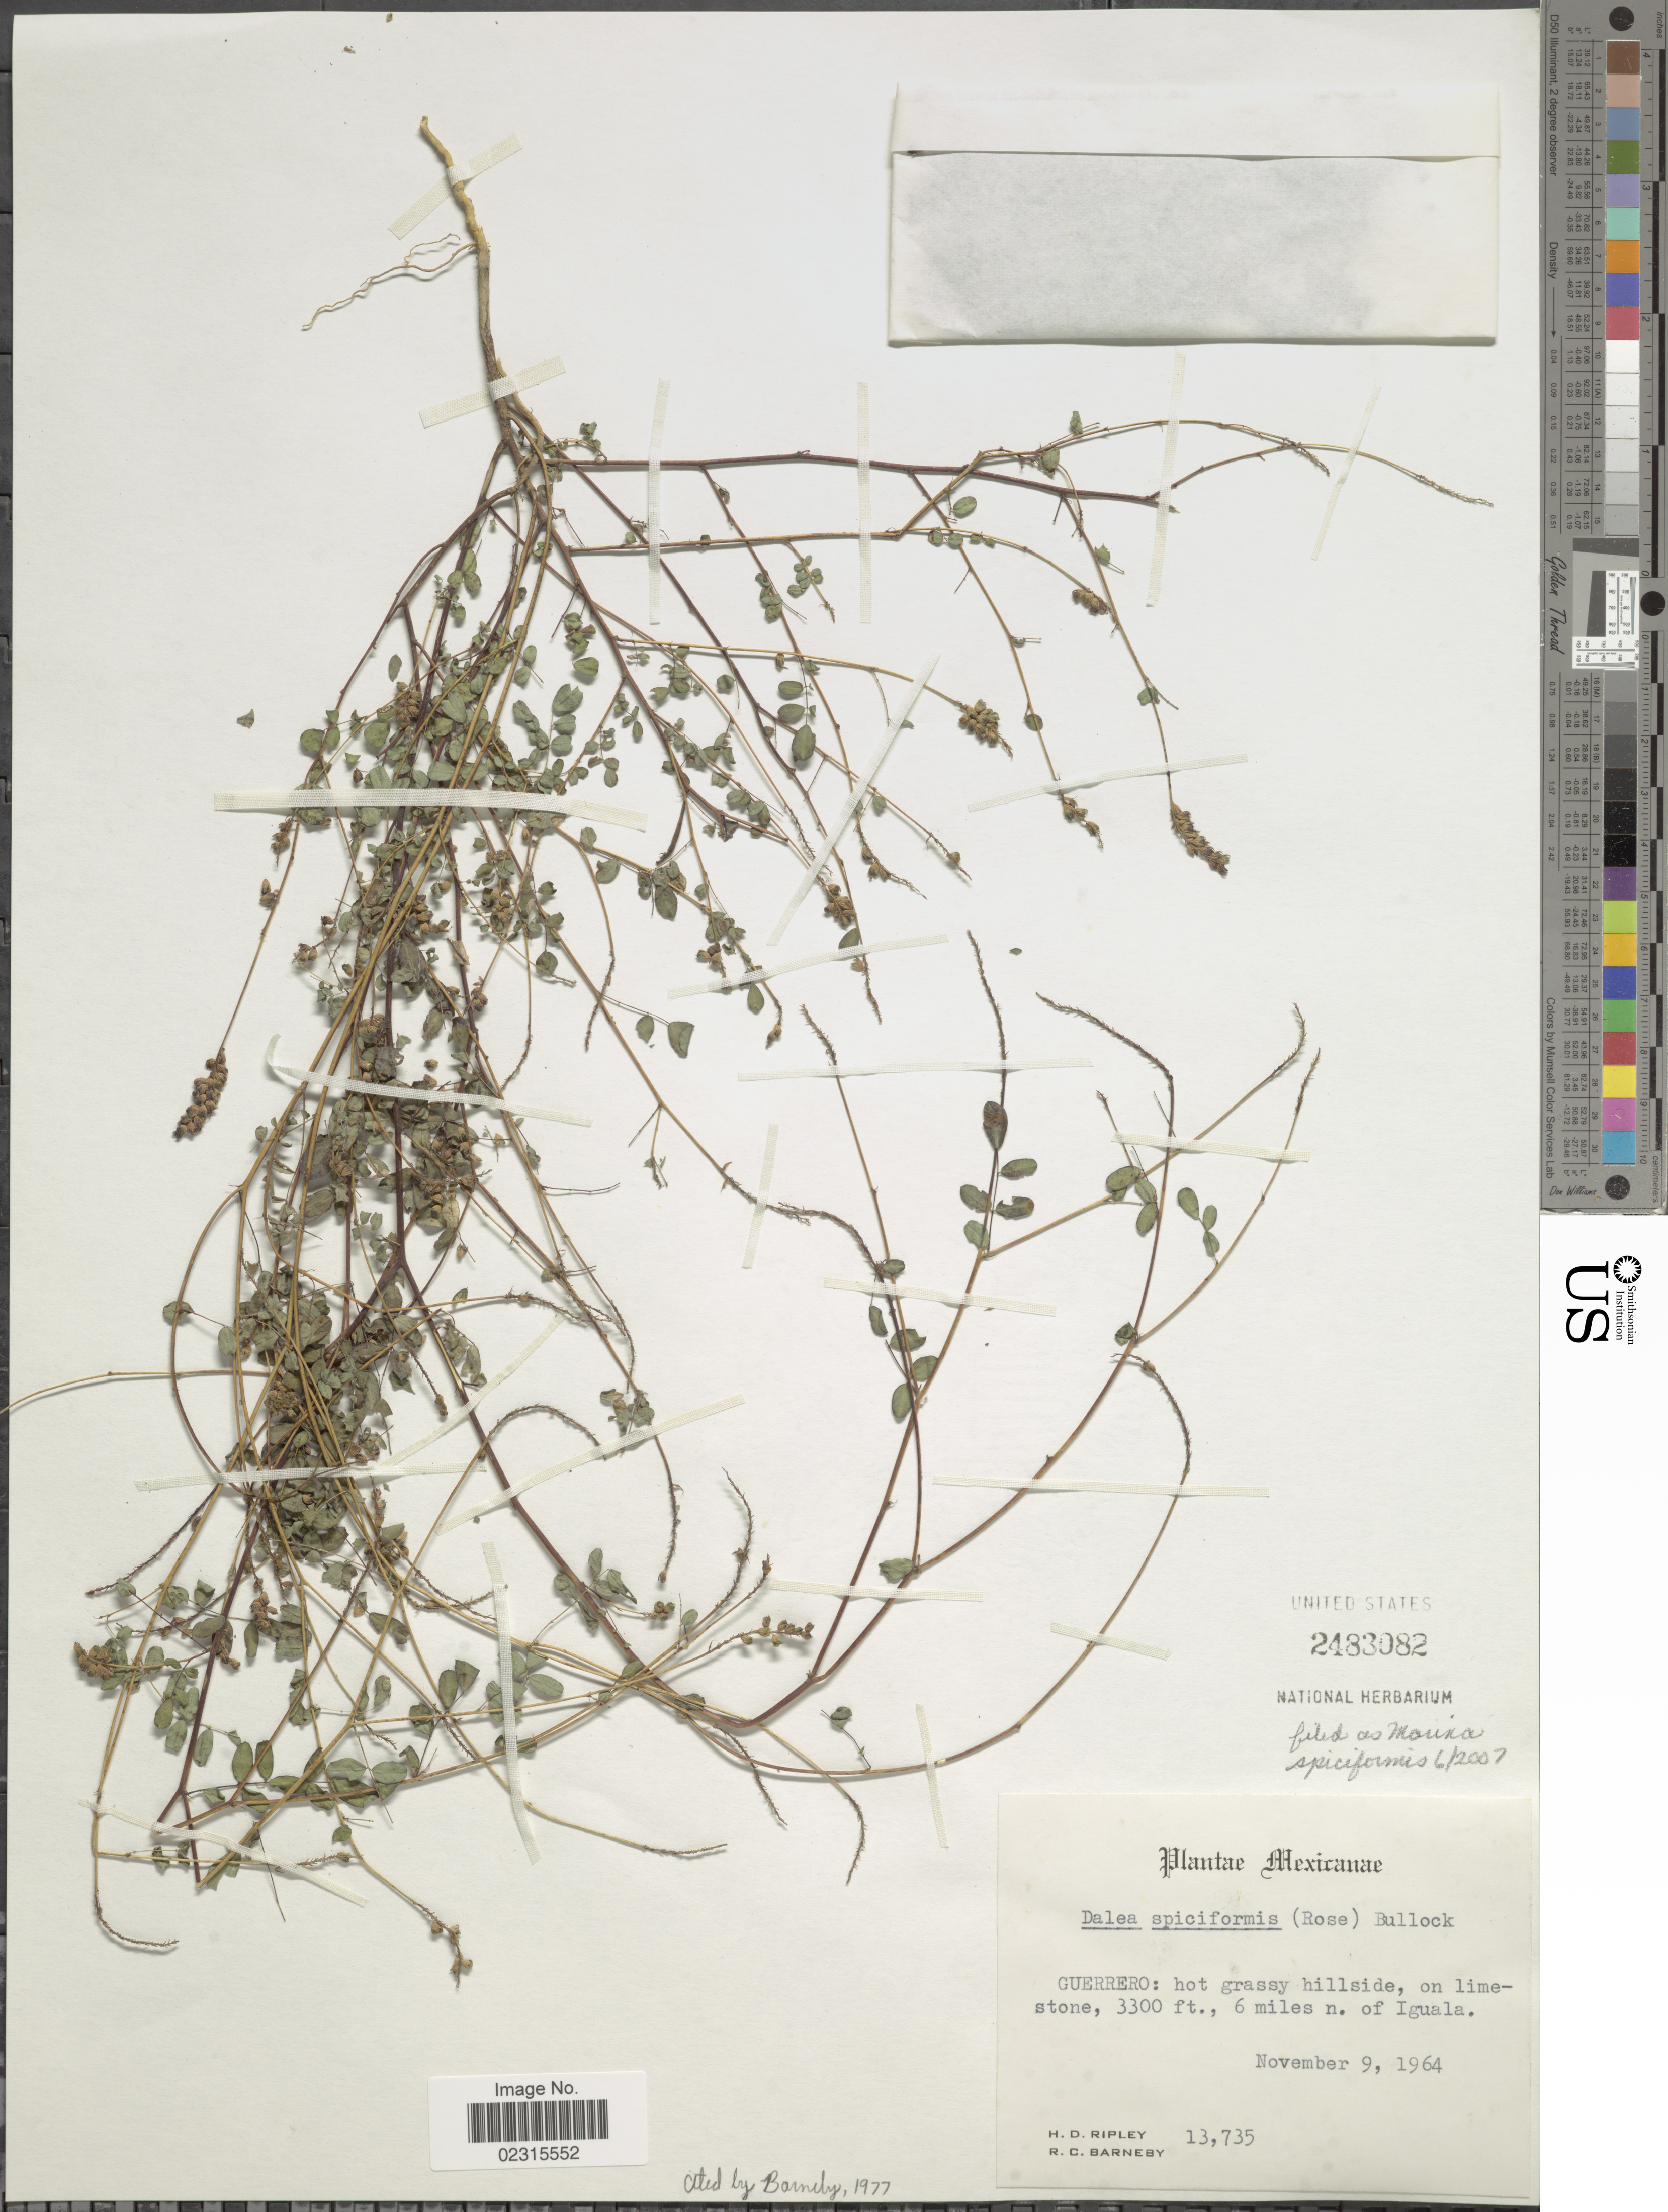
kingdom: Plantae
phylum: Tracheophyta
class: Magnoliopsida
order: Fabales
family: Fabaceae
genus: Marina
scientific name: Marina spiciformis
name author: (Rose) Barneby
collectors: H. Ripley & R. C. Barneby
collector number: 13735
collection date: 1964-11-09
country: Mexico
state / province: Guerrero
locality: Guerrero: hot grassy hillside, on limestone, 6 miles n. of Iguala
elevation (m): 1006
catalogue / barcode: US 2483082